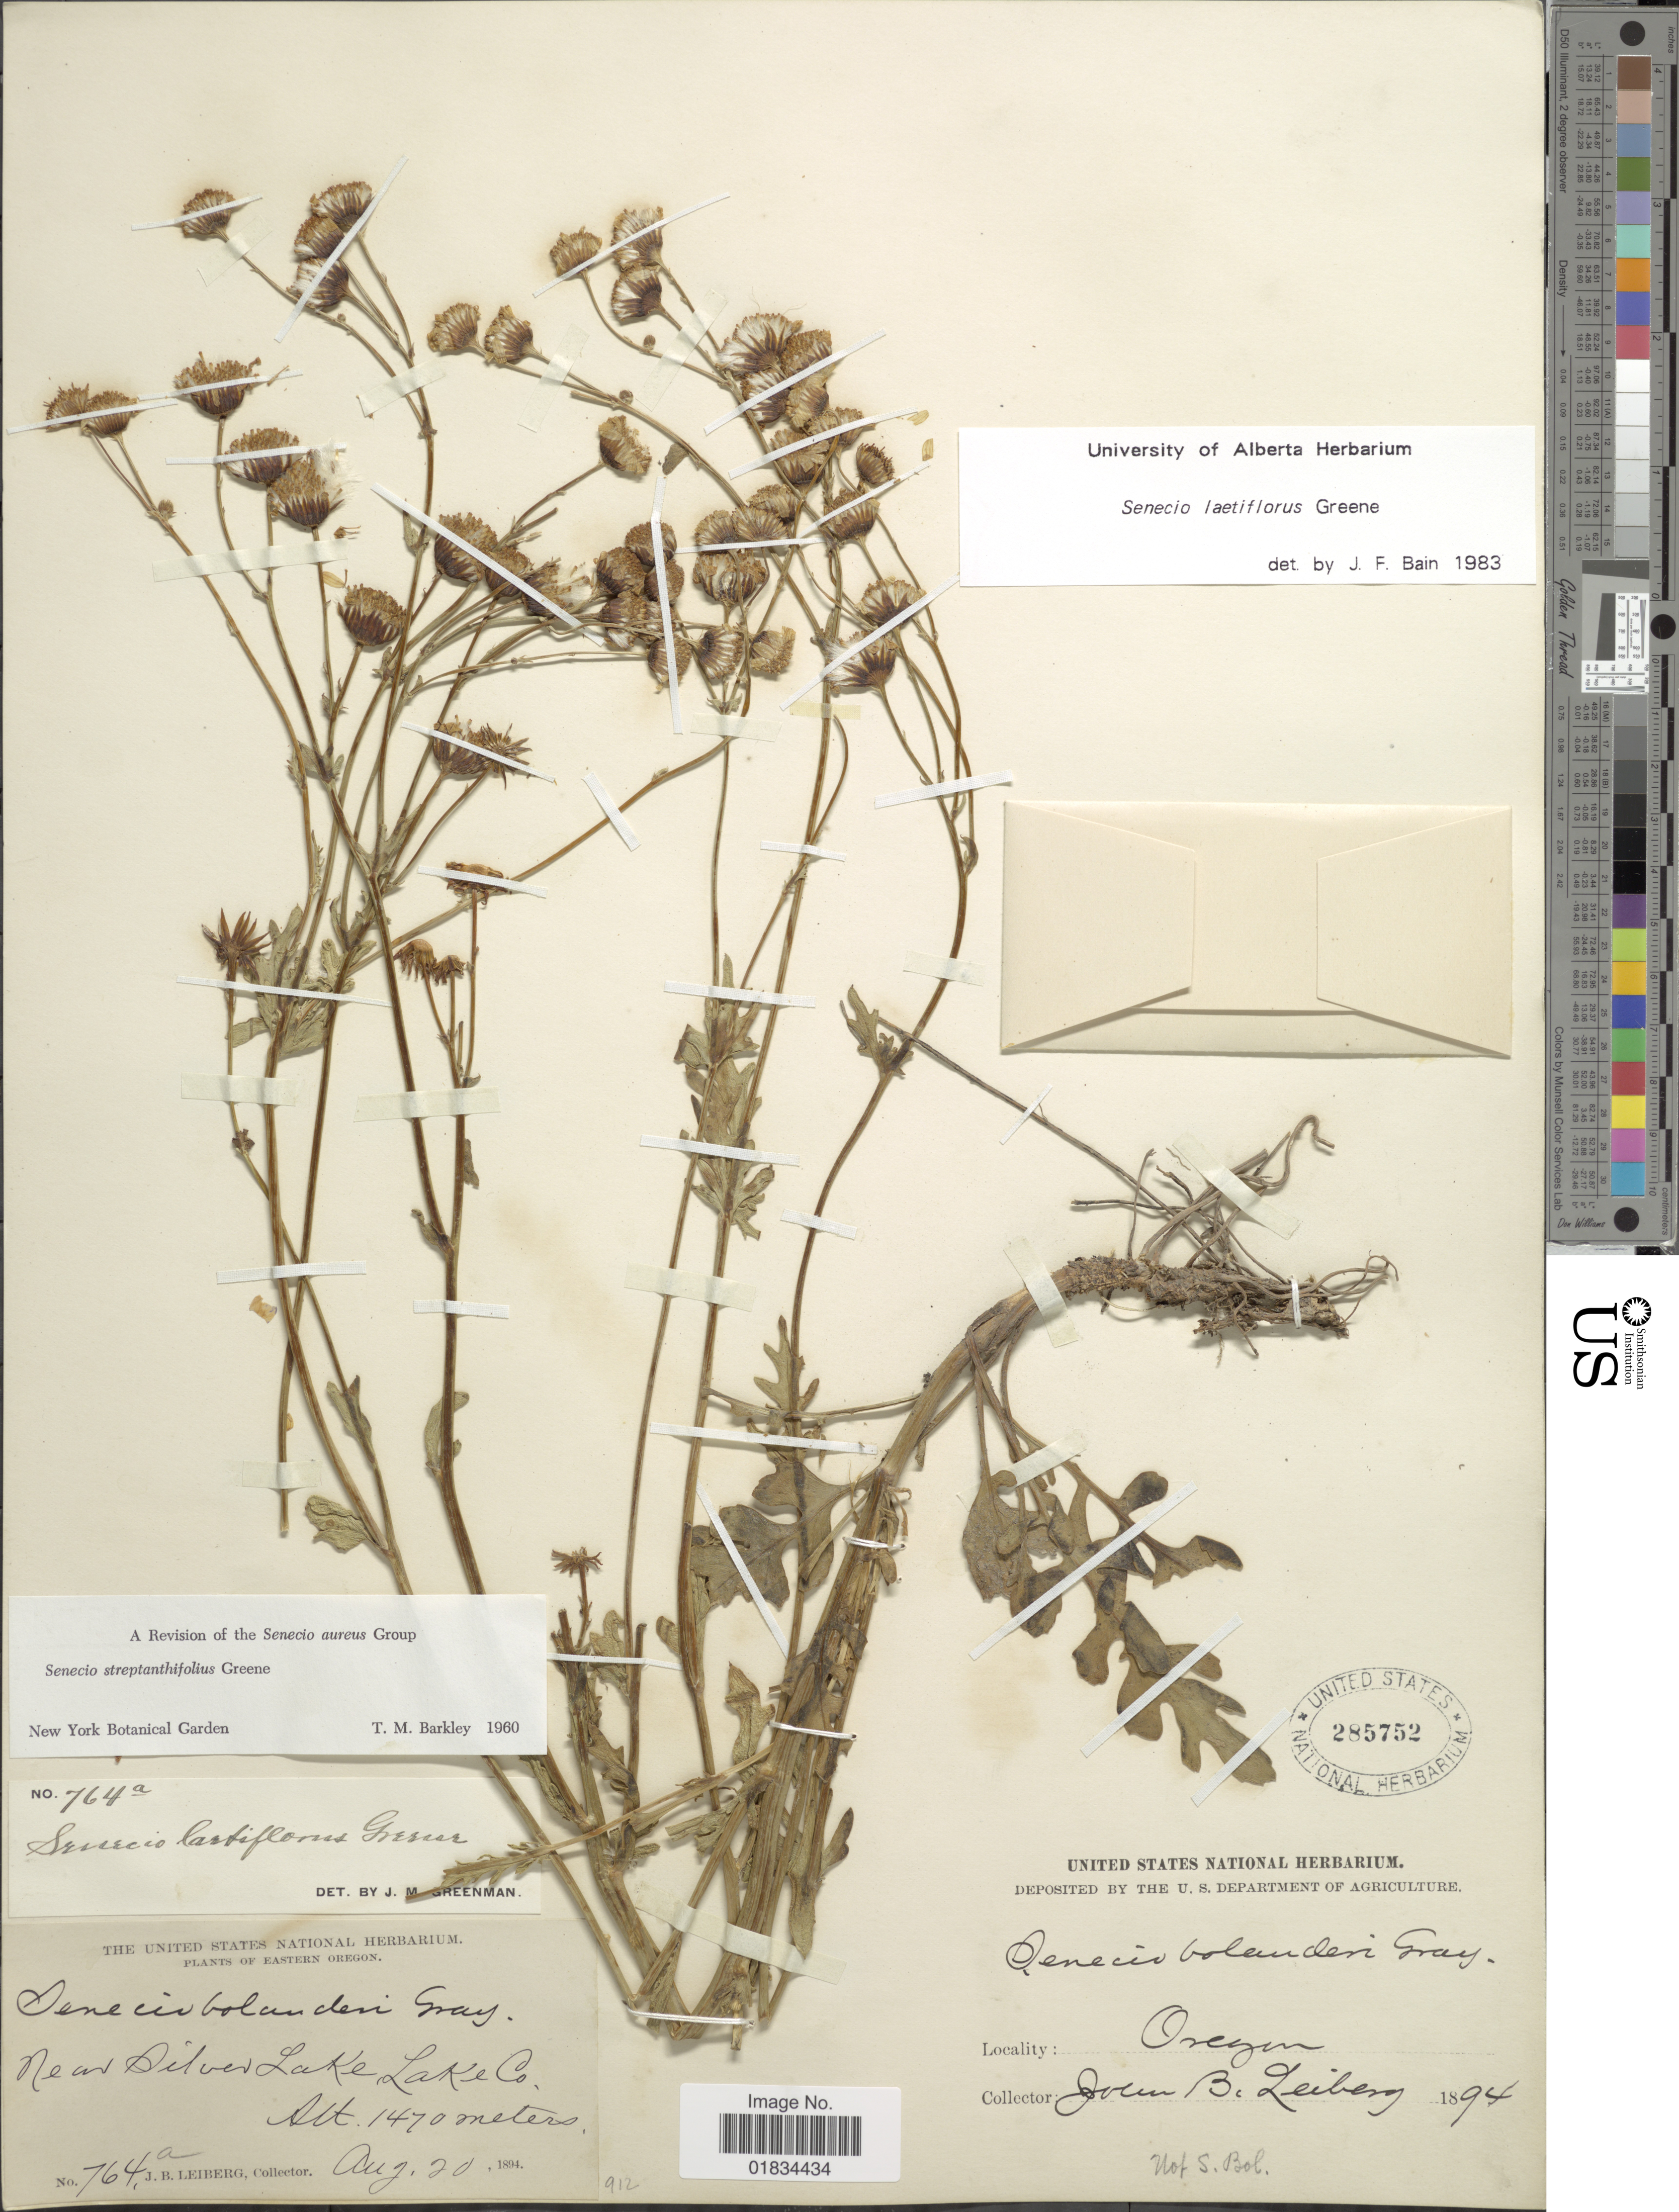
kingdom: Plantae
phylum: Tracheophyta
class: Magnoliopsida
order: Asterales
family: Asteraceae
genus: Senecio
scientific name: Senecio laetiflorus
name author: Greene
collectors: J. B. Leiberg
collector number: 764a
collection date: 1894-08-20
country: United States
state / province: Oregon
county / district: Lake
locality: Eastern Oregon, Near Silver Lake, Lake Co.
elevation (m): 1470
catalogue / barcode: US 285752